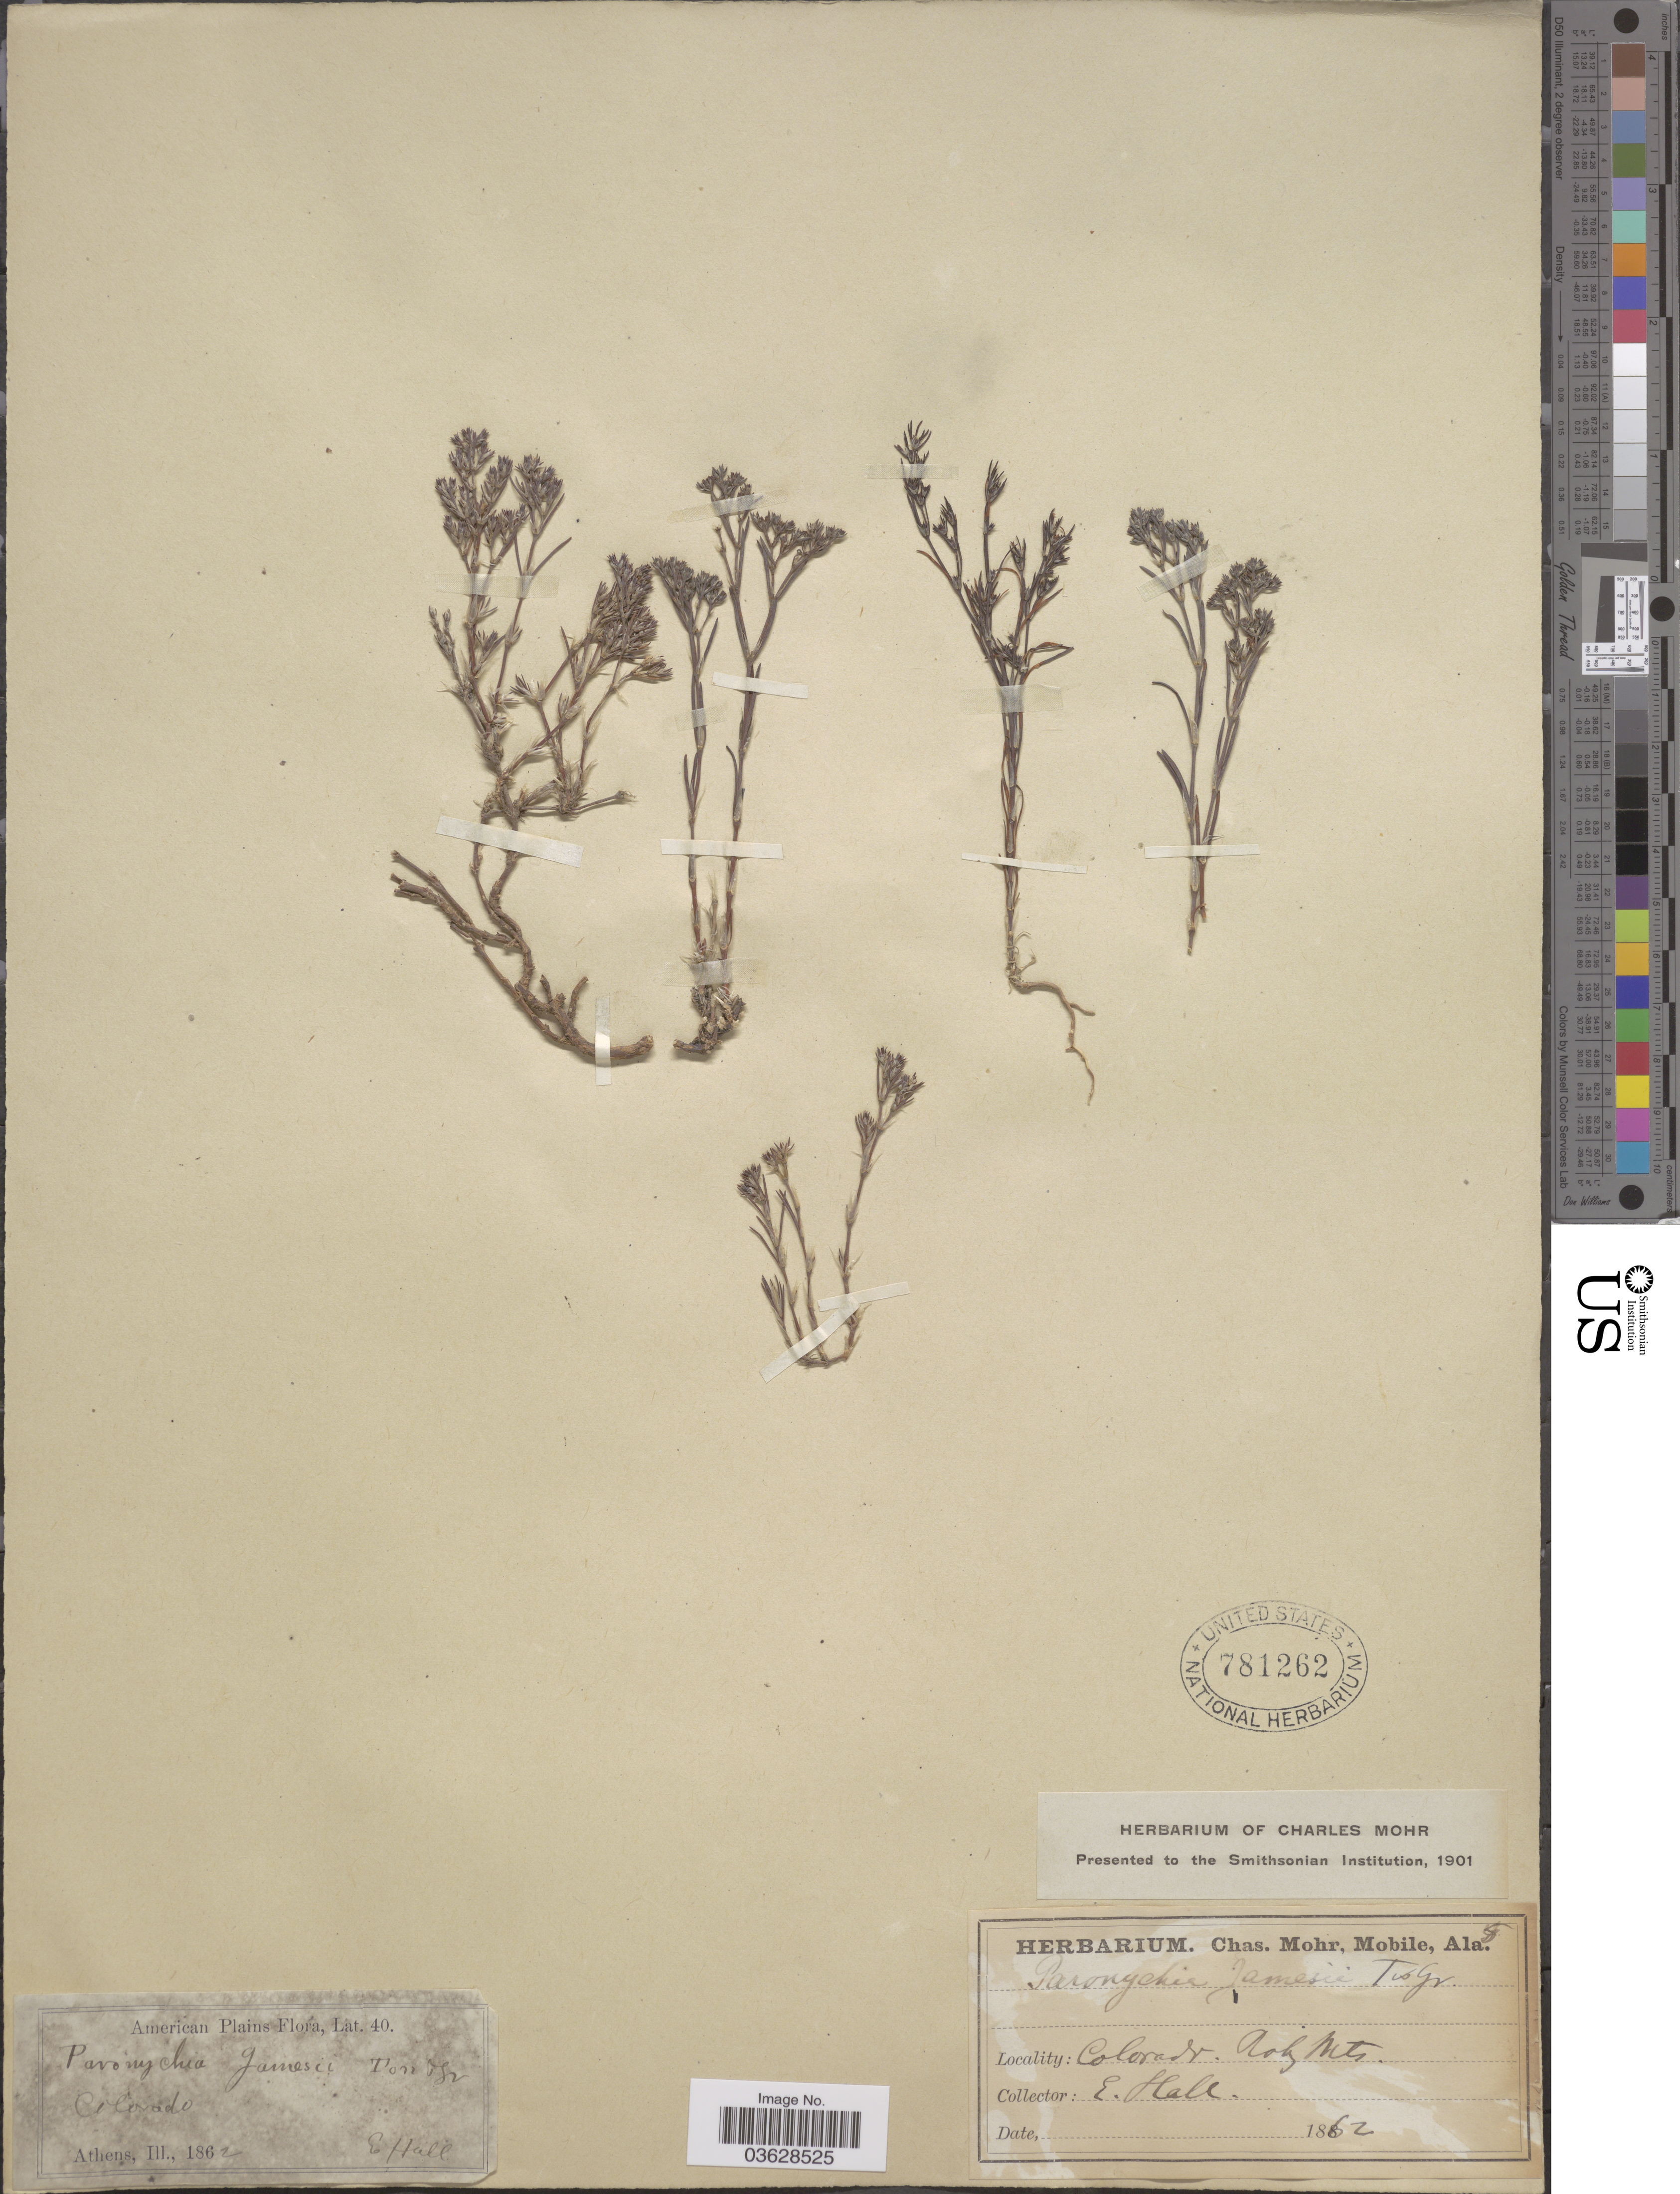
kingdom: Plantae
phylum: Tracheophyta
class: Magnoliopsida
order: Caryophyllales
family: Caryophyllaceae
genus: Paronychia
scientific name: Paronychia jamesii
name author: Torr. & A. Gray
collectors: E. Hall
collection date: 1862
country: United States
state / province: Colorado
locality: Rocky Mts.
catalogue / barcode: US 781262